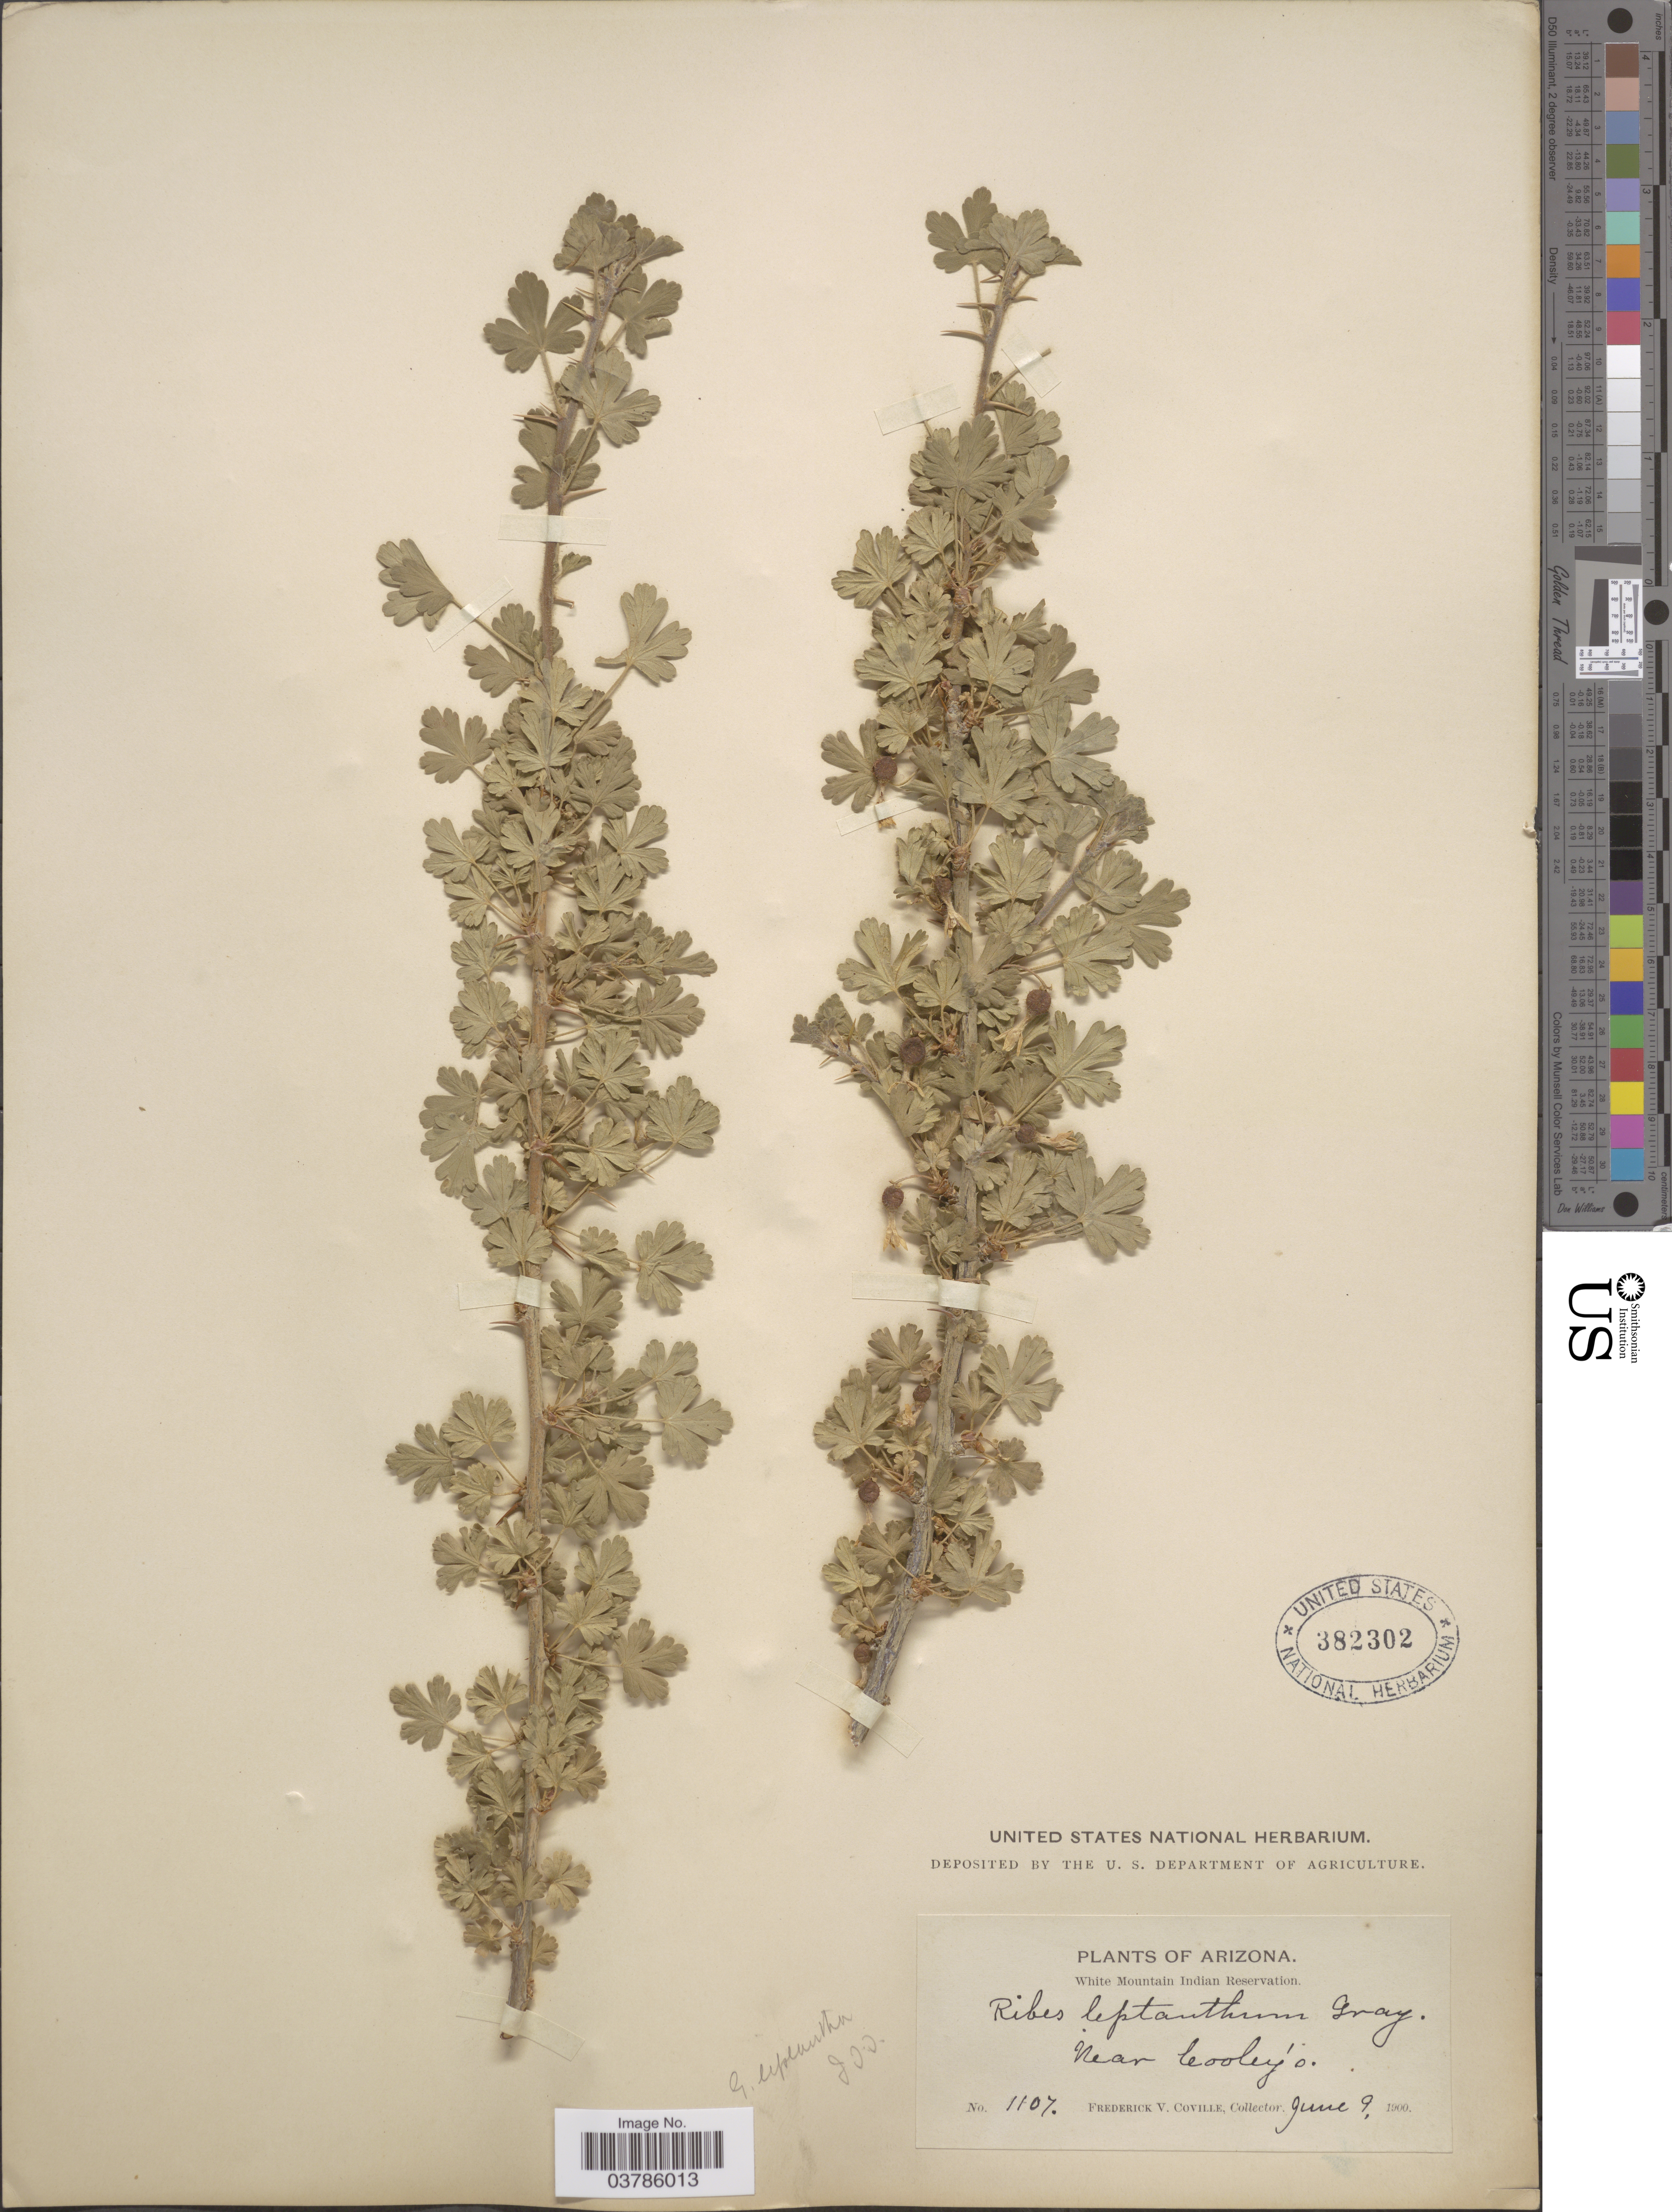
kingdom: Plantae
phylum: Tracheophyta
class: Magnoliopsida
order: Saxifragales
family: Grossulariaceae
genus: Ribes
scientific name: Ribes leptanthum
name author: A. Gray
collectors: F. V. Coville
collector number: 1107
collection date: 1900-06-09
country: United States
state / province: Arizona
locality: White Mountain Indian Reservation. Near Cooley's.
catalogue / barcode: US 382302